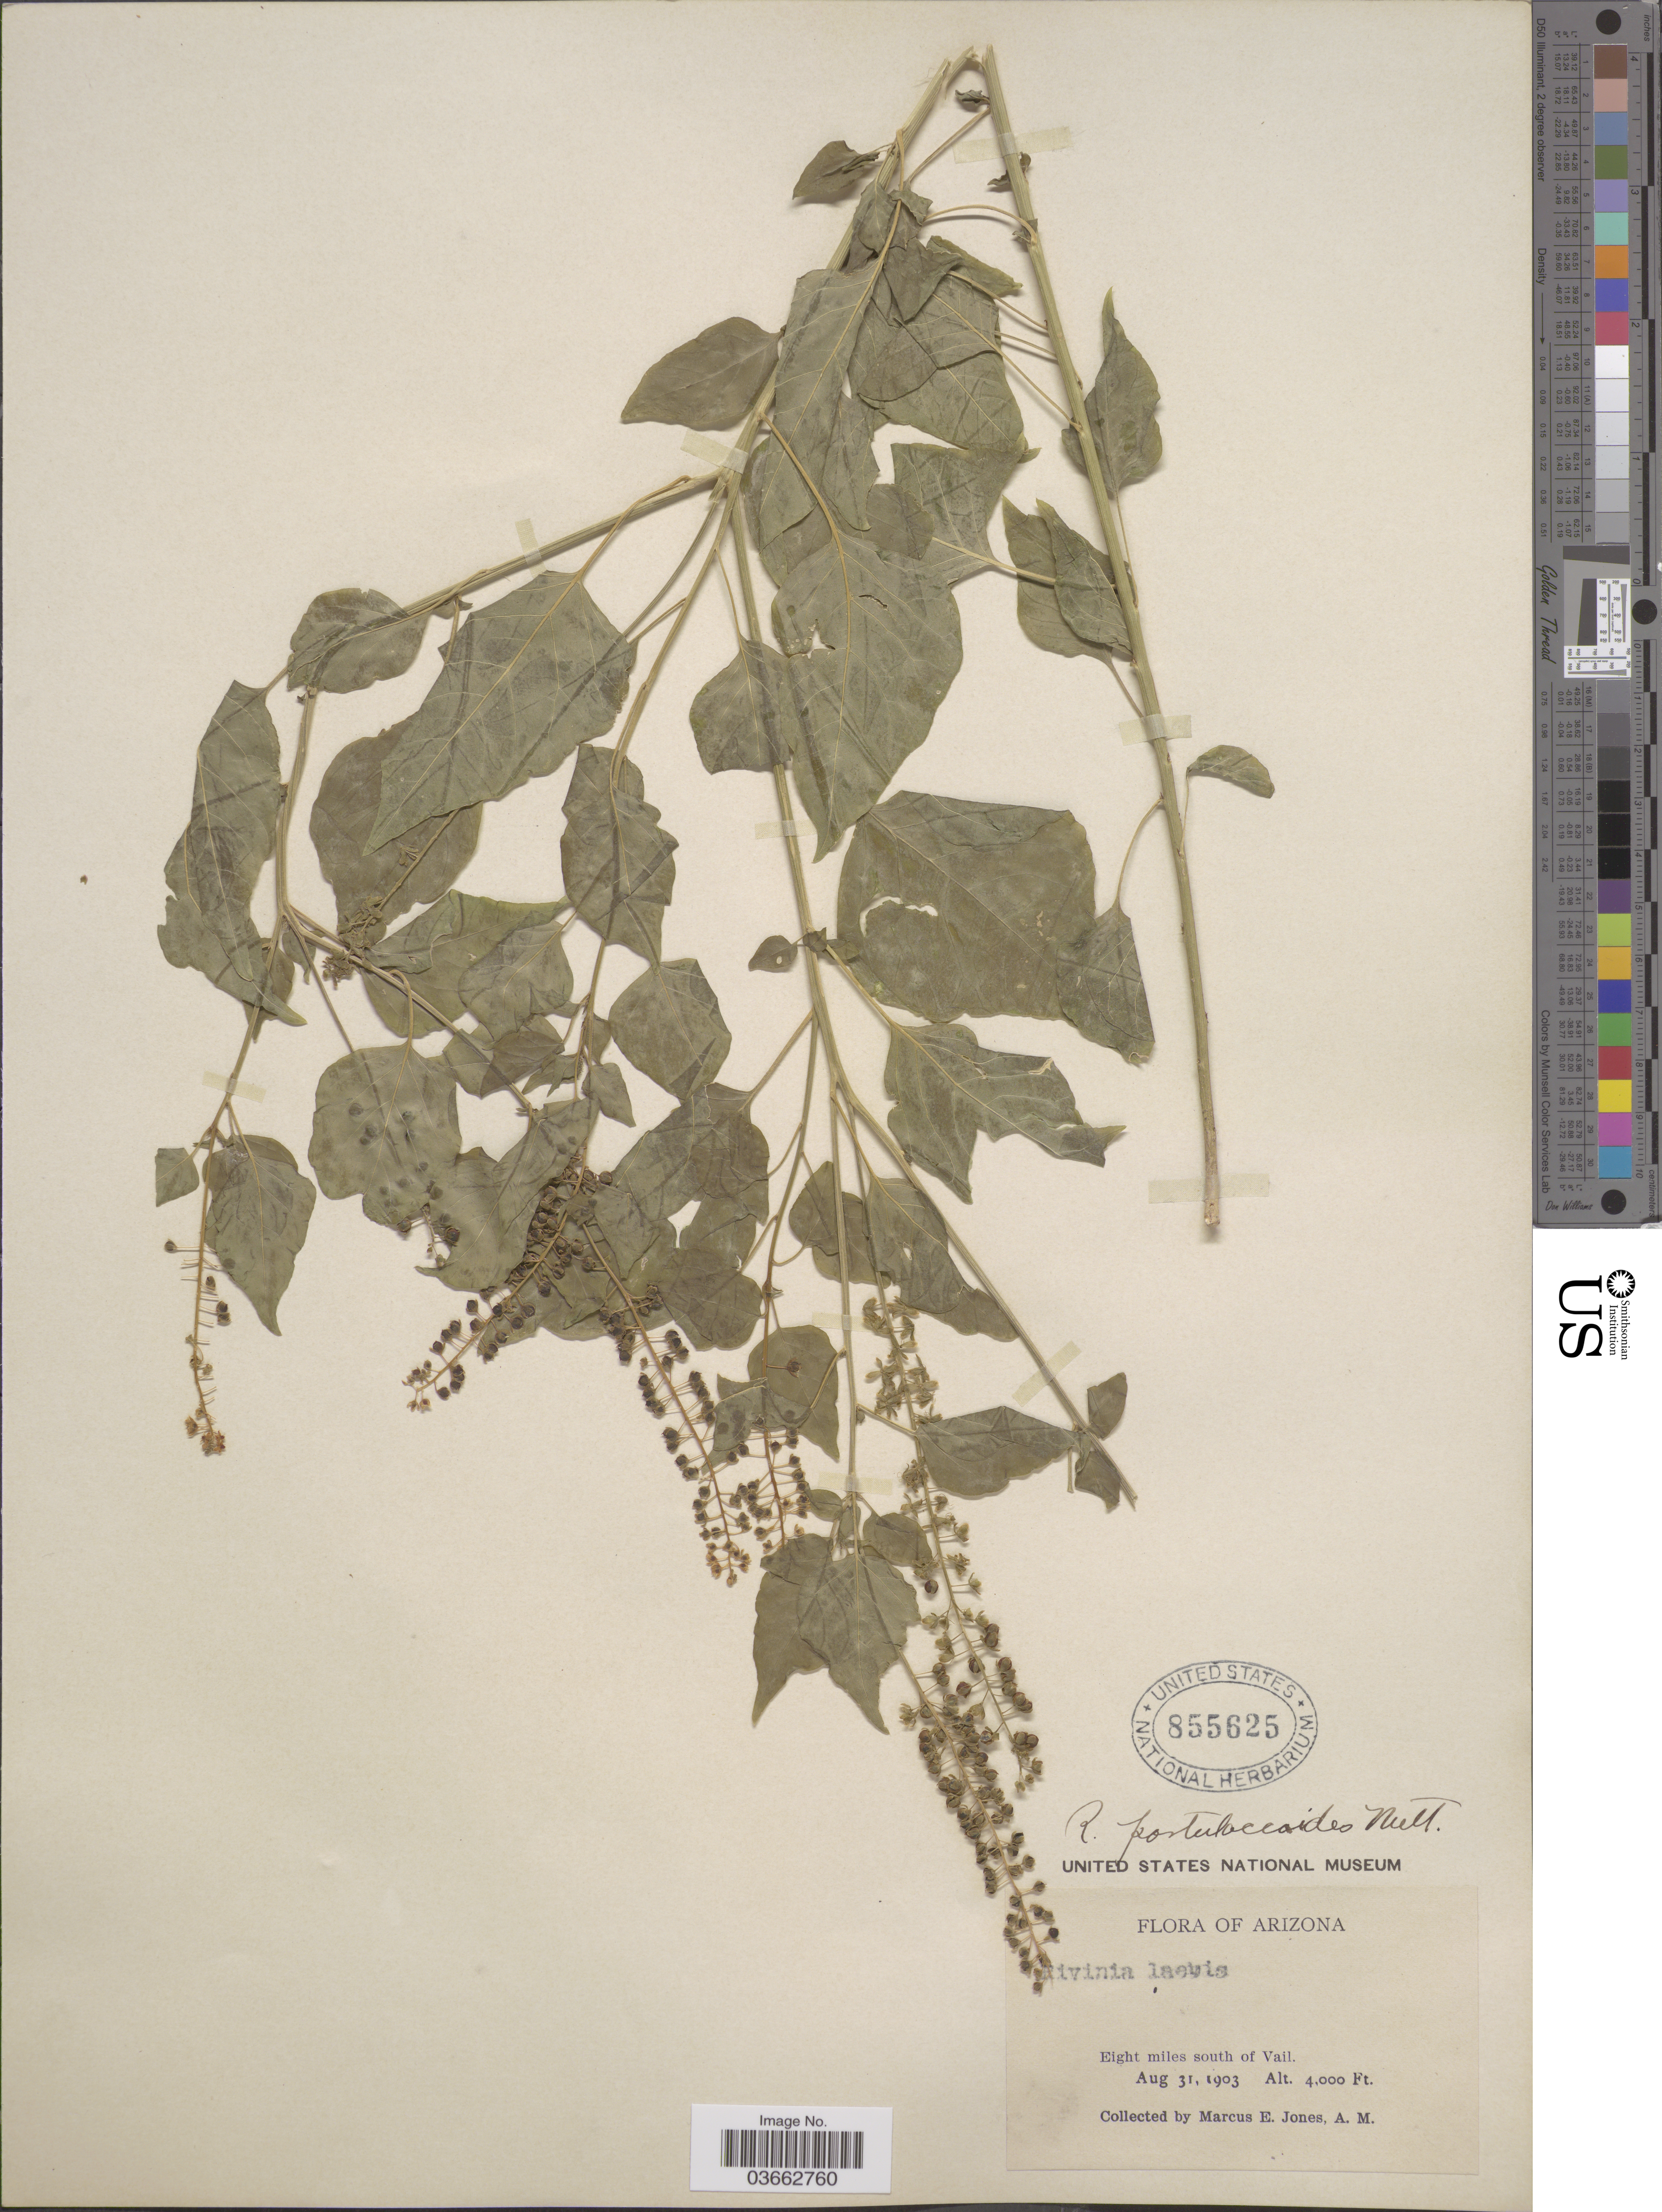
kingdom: Plantae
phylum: Tracheophyta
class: Magnoliopsida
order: Caryophyllales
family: Phytolaccaceae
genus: Rivina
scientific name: Rivina humilis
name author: L.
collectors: M. E. Jones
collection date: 1903-08-31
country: United States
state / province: Arizona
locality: Eight miles south of Vail.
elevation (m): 1219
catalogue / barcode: US 855625